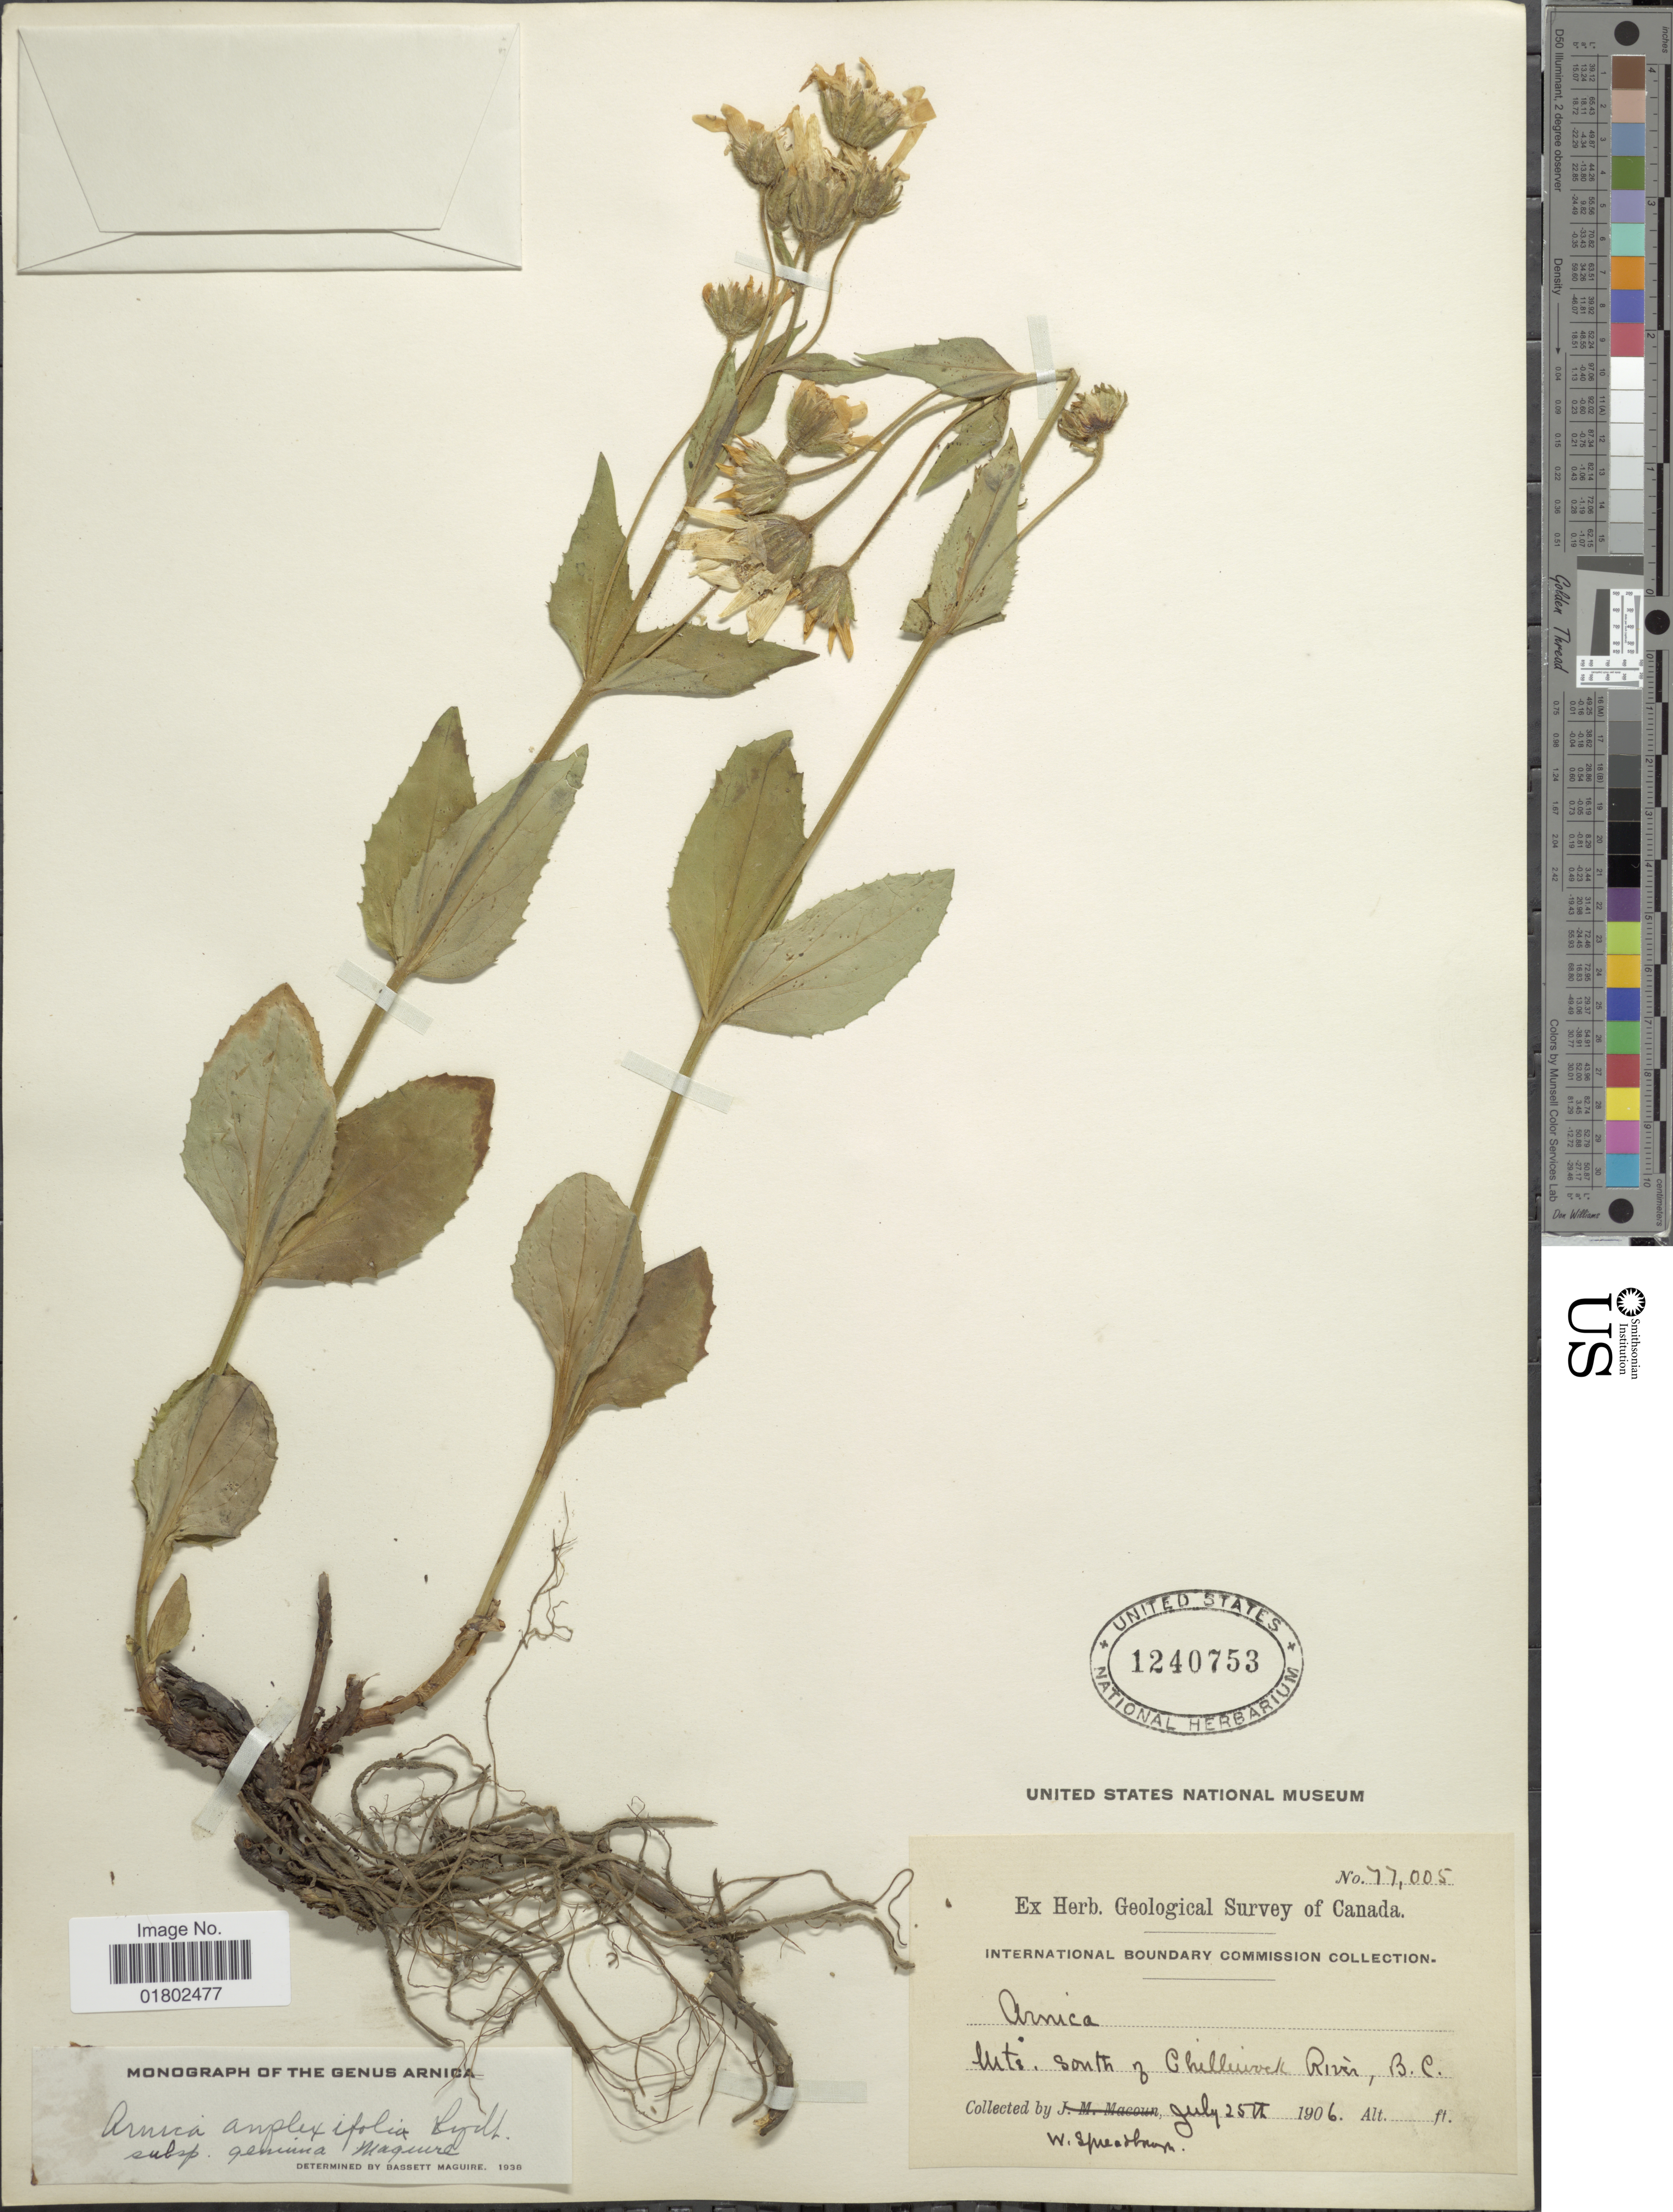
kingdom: Plantae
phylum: Tracheophyta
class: Magnoliopsida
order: Asterales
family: Asteraceae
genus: Arnica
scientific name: Arnica amplexifolia subsp. genuina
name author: Maguire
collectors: W. Spreadborough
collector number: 77005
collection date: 1906-07-25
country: Canada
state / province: British Columbia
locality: Mts. South of Chilliwack River, B. C.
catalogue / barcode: US 1240753